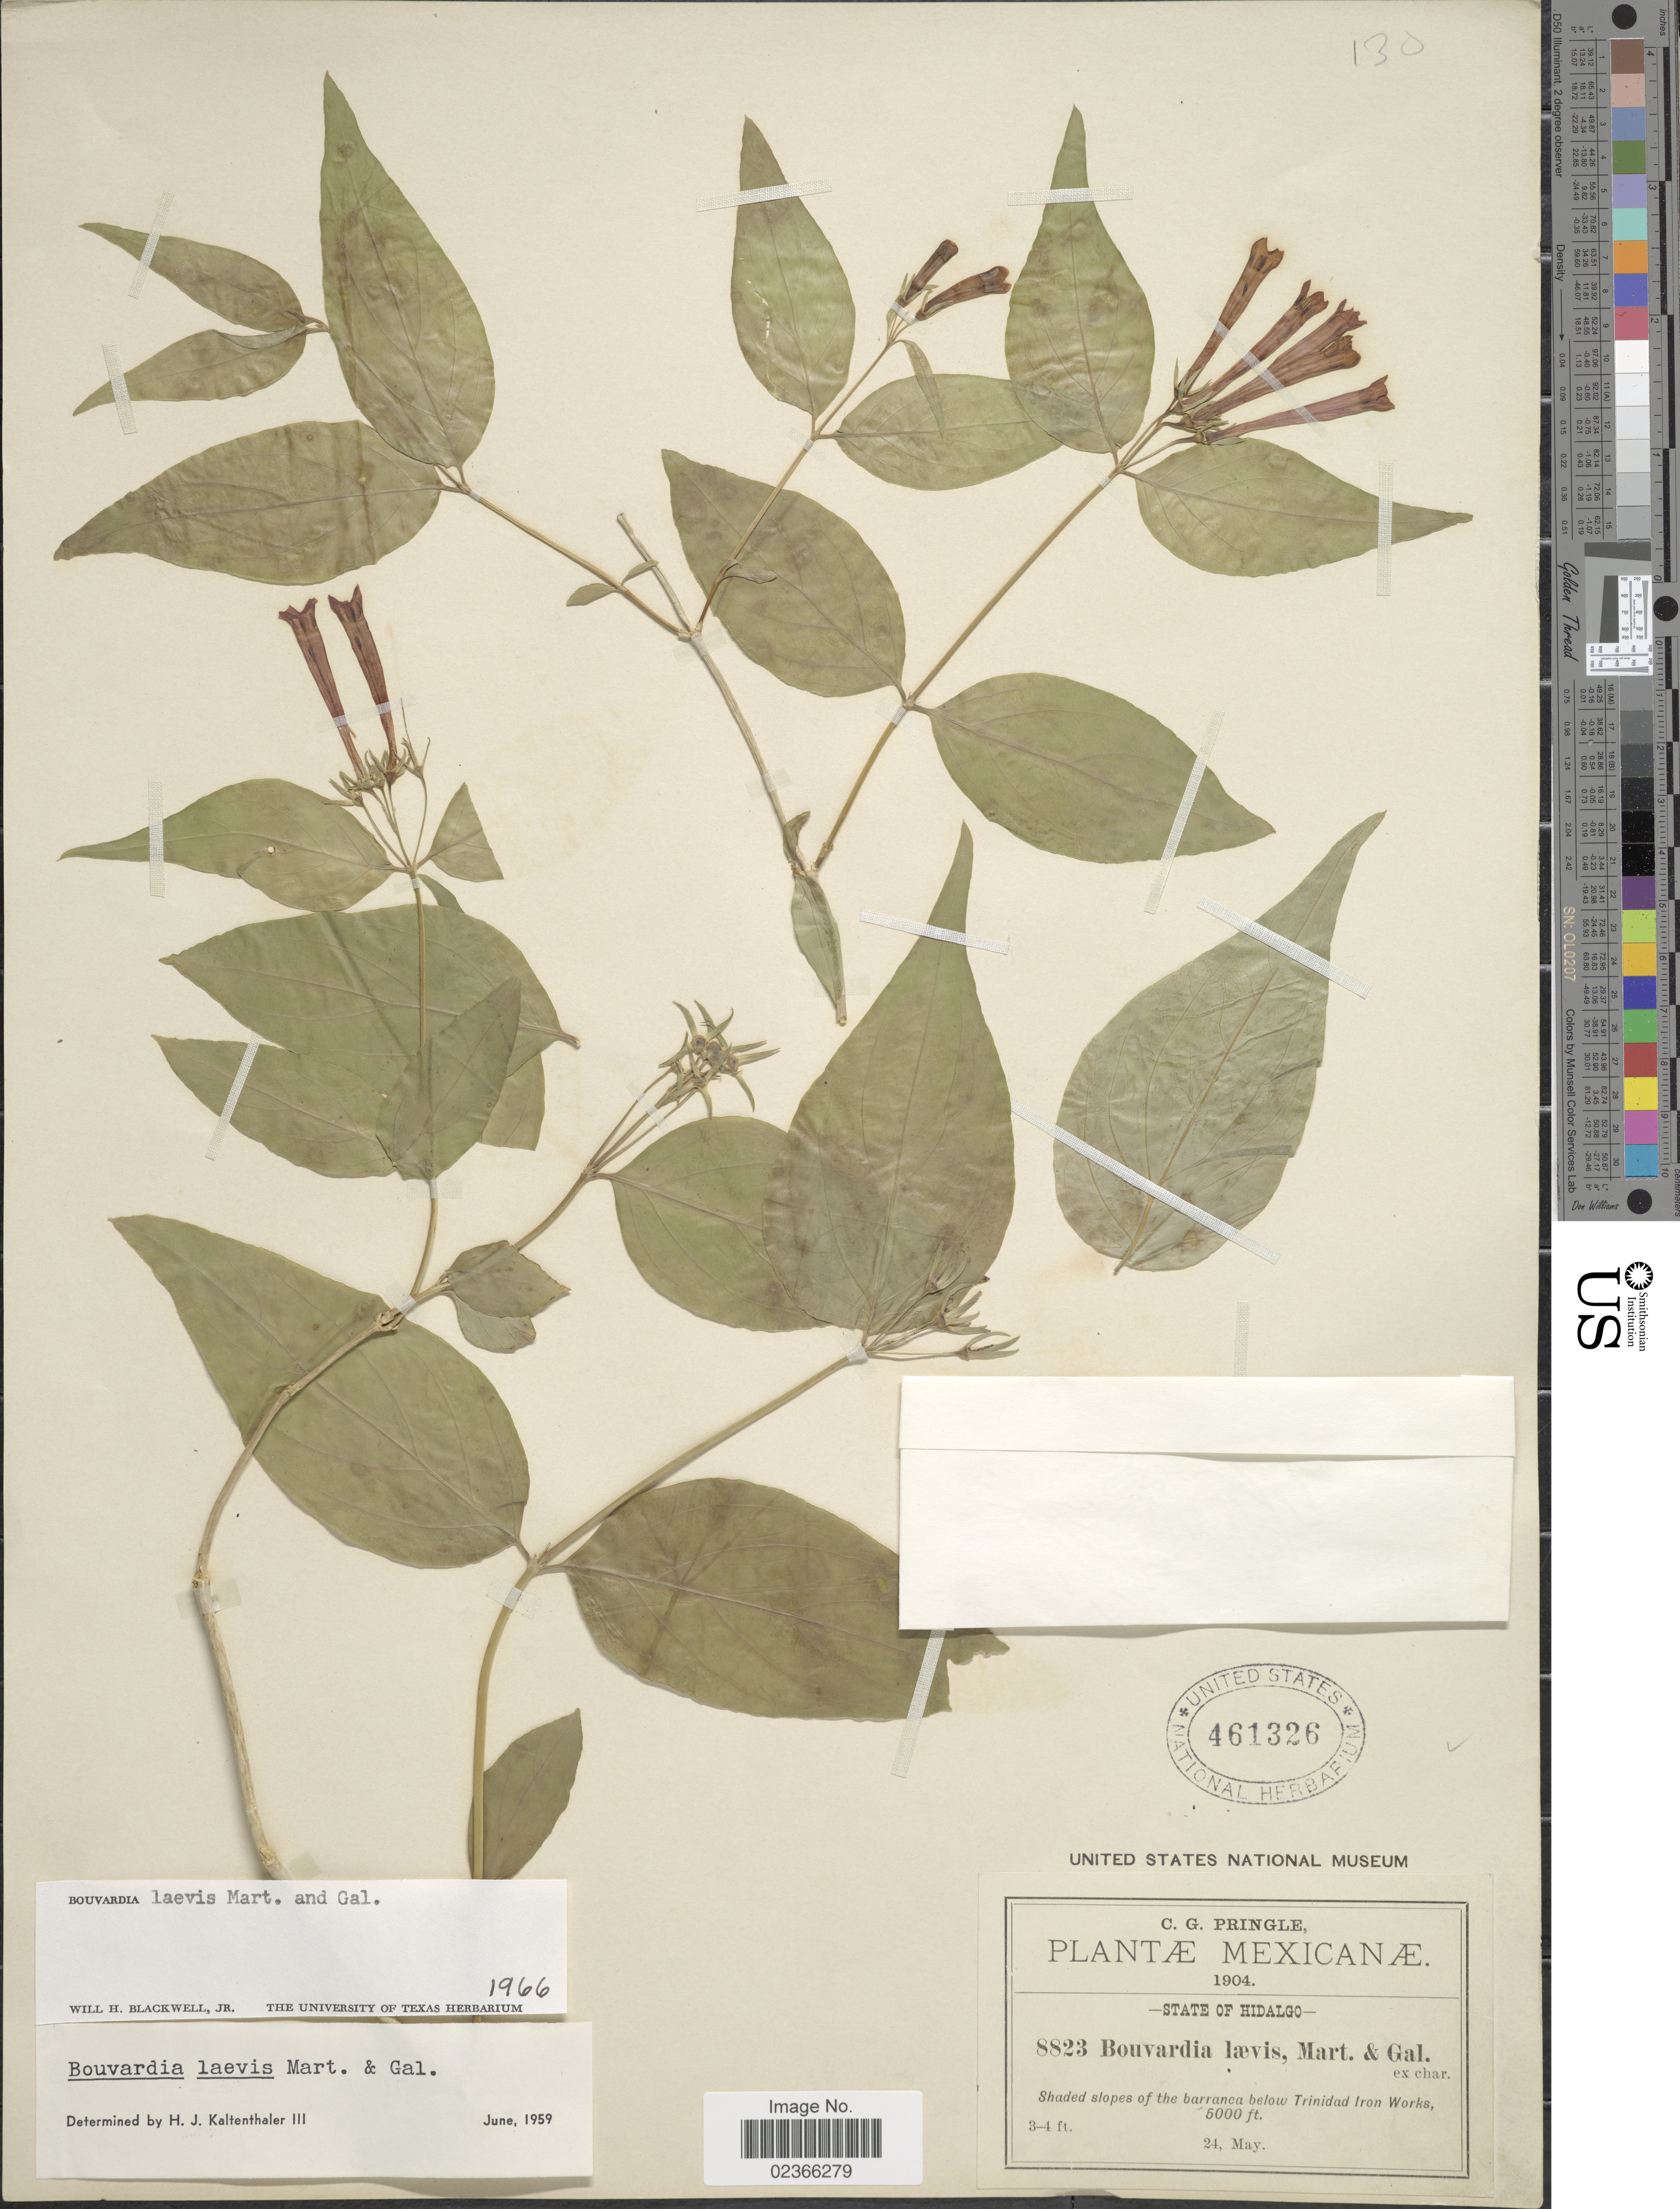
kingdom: Plantae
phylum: Tracheophyta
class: Magnoliopsida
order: Gentianales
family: Rubiaceae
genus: Bouvardia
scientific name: Bouvardia laevis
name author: M. Martens & Galeotti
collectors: C. G. Pringle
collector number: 8823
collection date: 1904-05-24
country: Mexico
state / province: Hidalgo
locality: State of Hidalgo, Shaded slopes of the barranca below Trinidad Iron Works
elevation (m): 1524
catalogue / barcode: US 461326